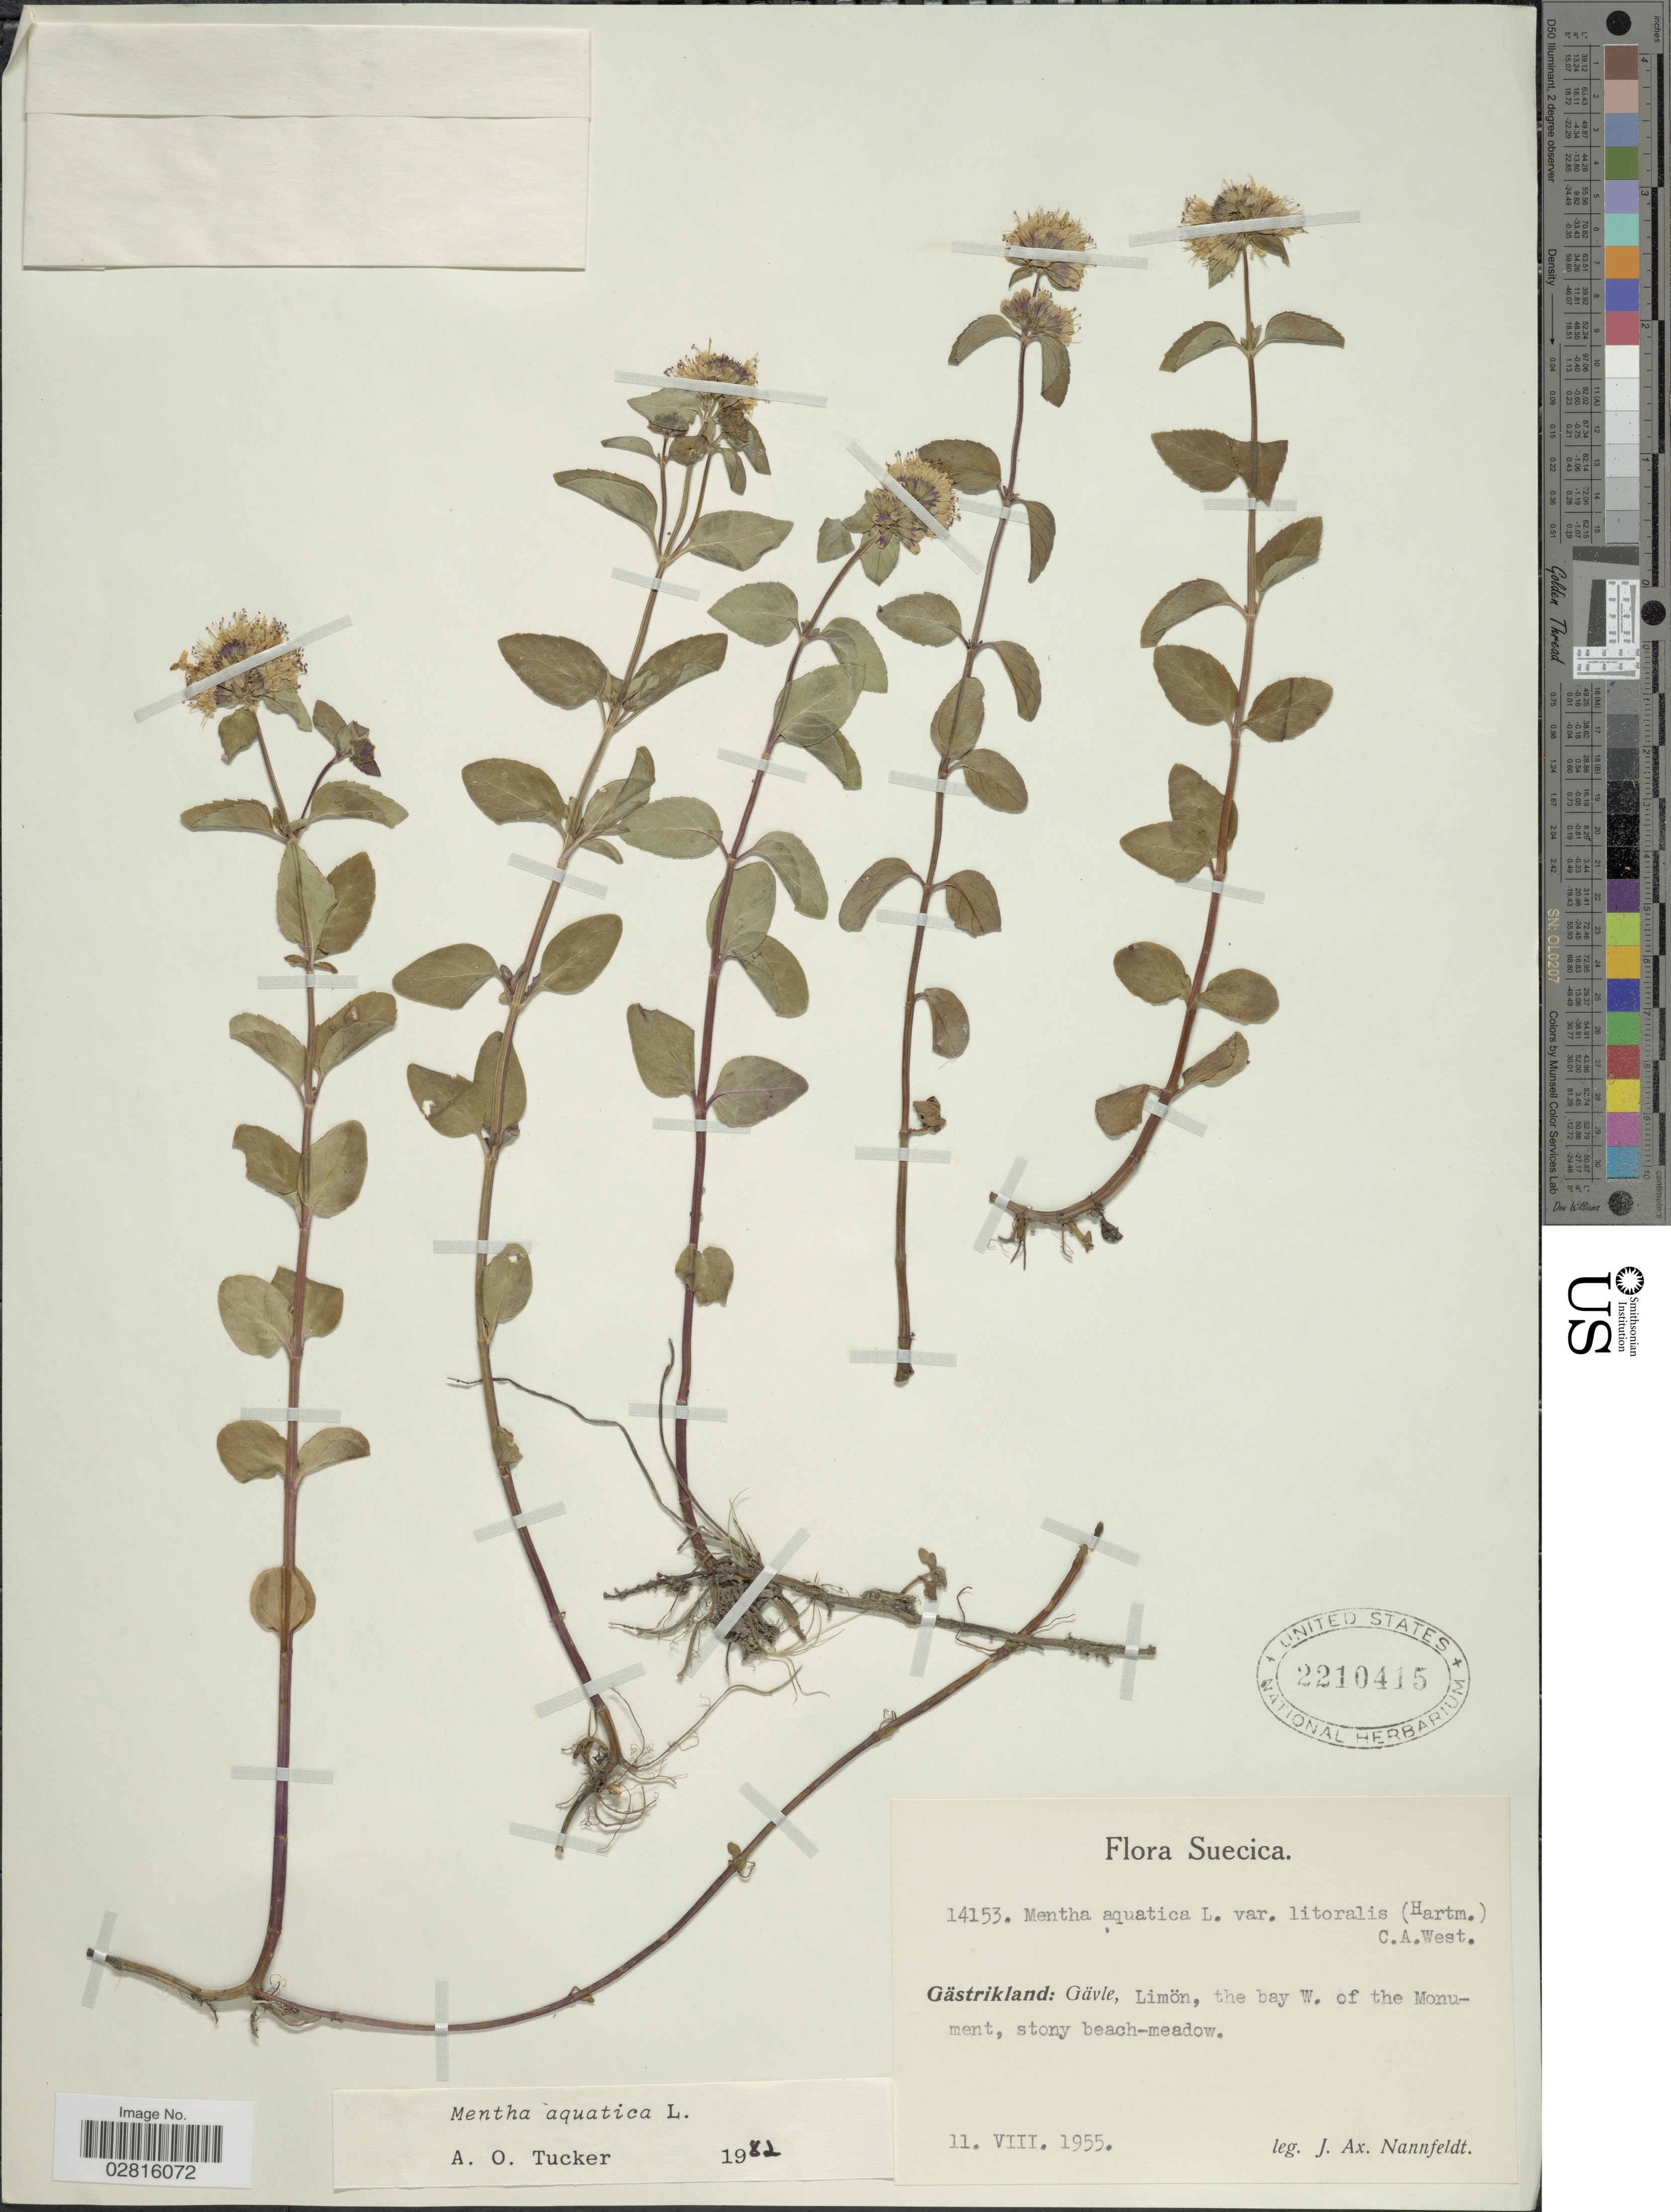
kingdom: Plantae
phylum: Tracheophyta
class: Magnoliopsida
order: Lamiales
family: Lamiaceae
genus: Mentha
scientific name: Mentha aquatica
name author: L.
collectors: J. Nannfeldt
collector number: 14153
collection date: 1955-08-11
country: Sweden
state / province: Gavleborg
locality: Suecica. Gästrikland: Gävle, Limön, the bay W. of the Monument.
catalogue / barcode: US 2210415